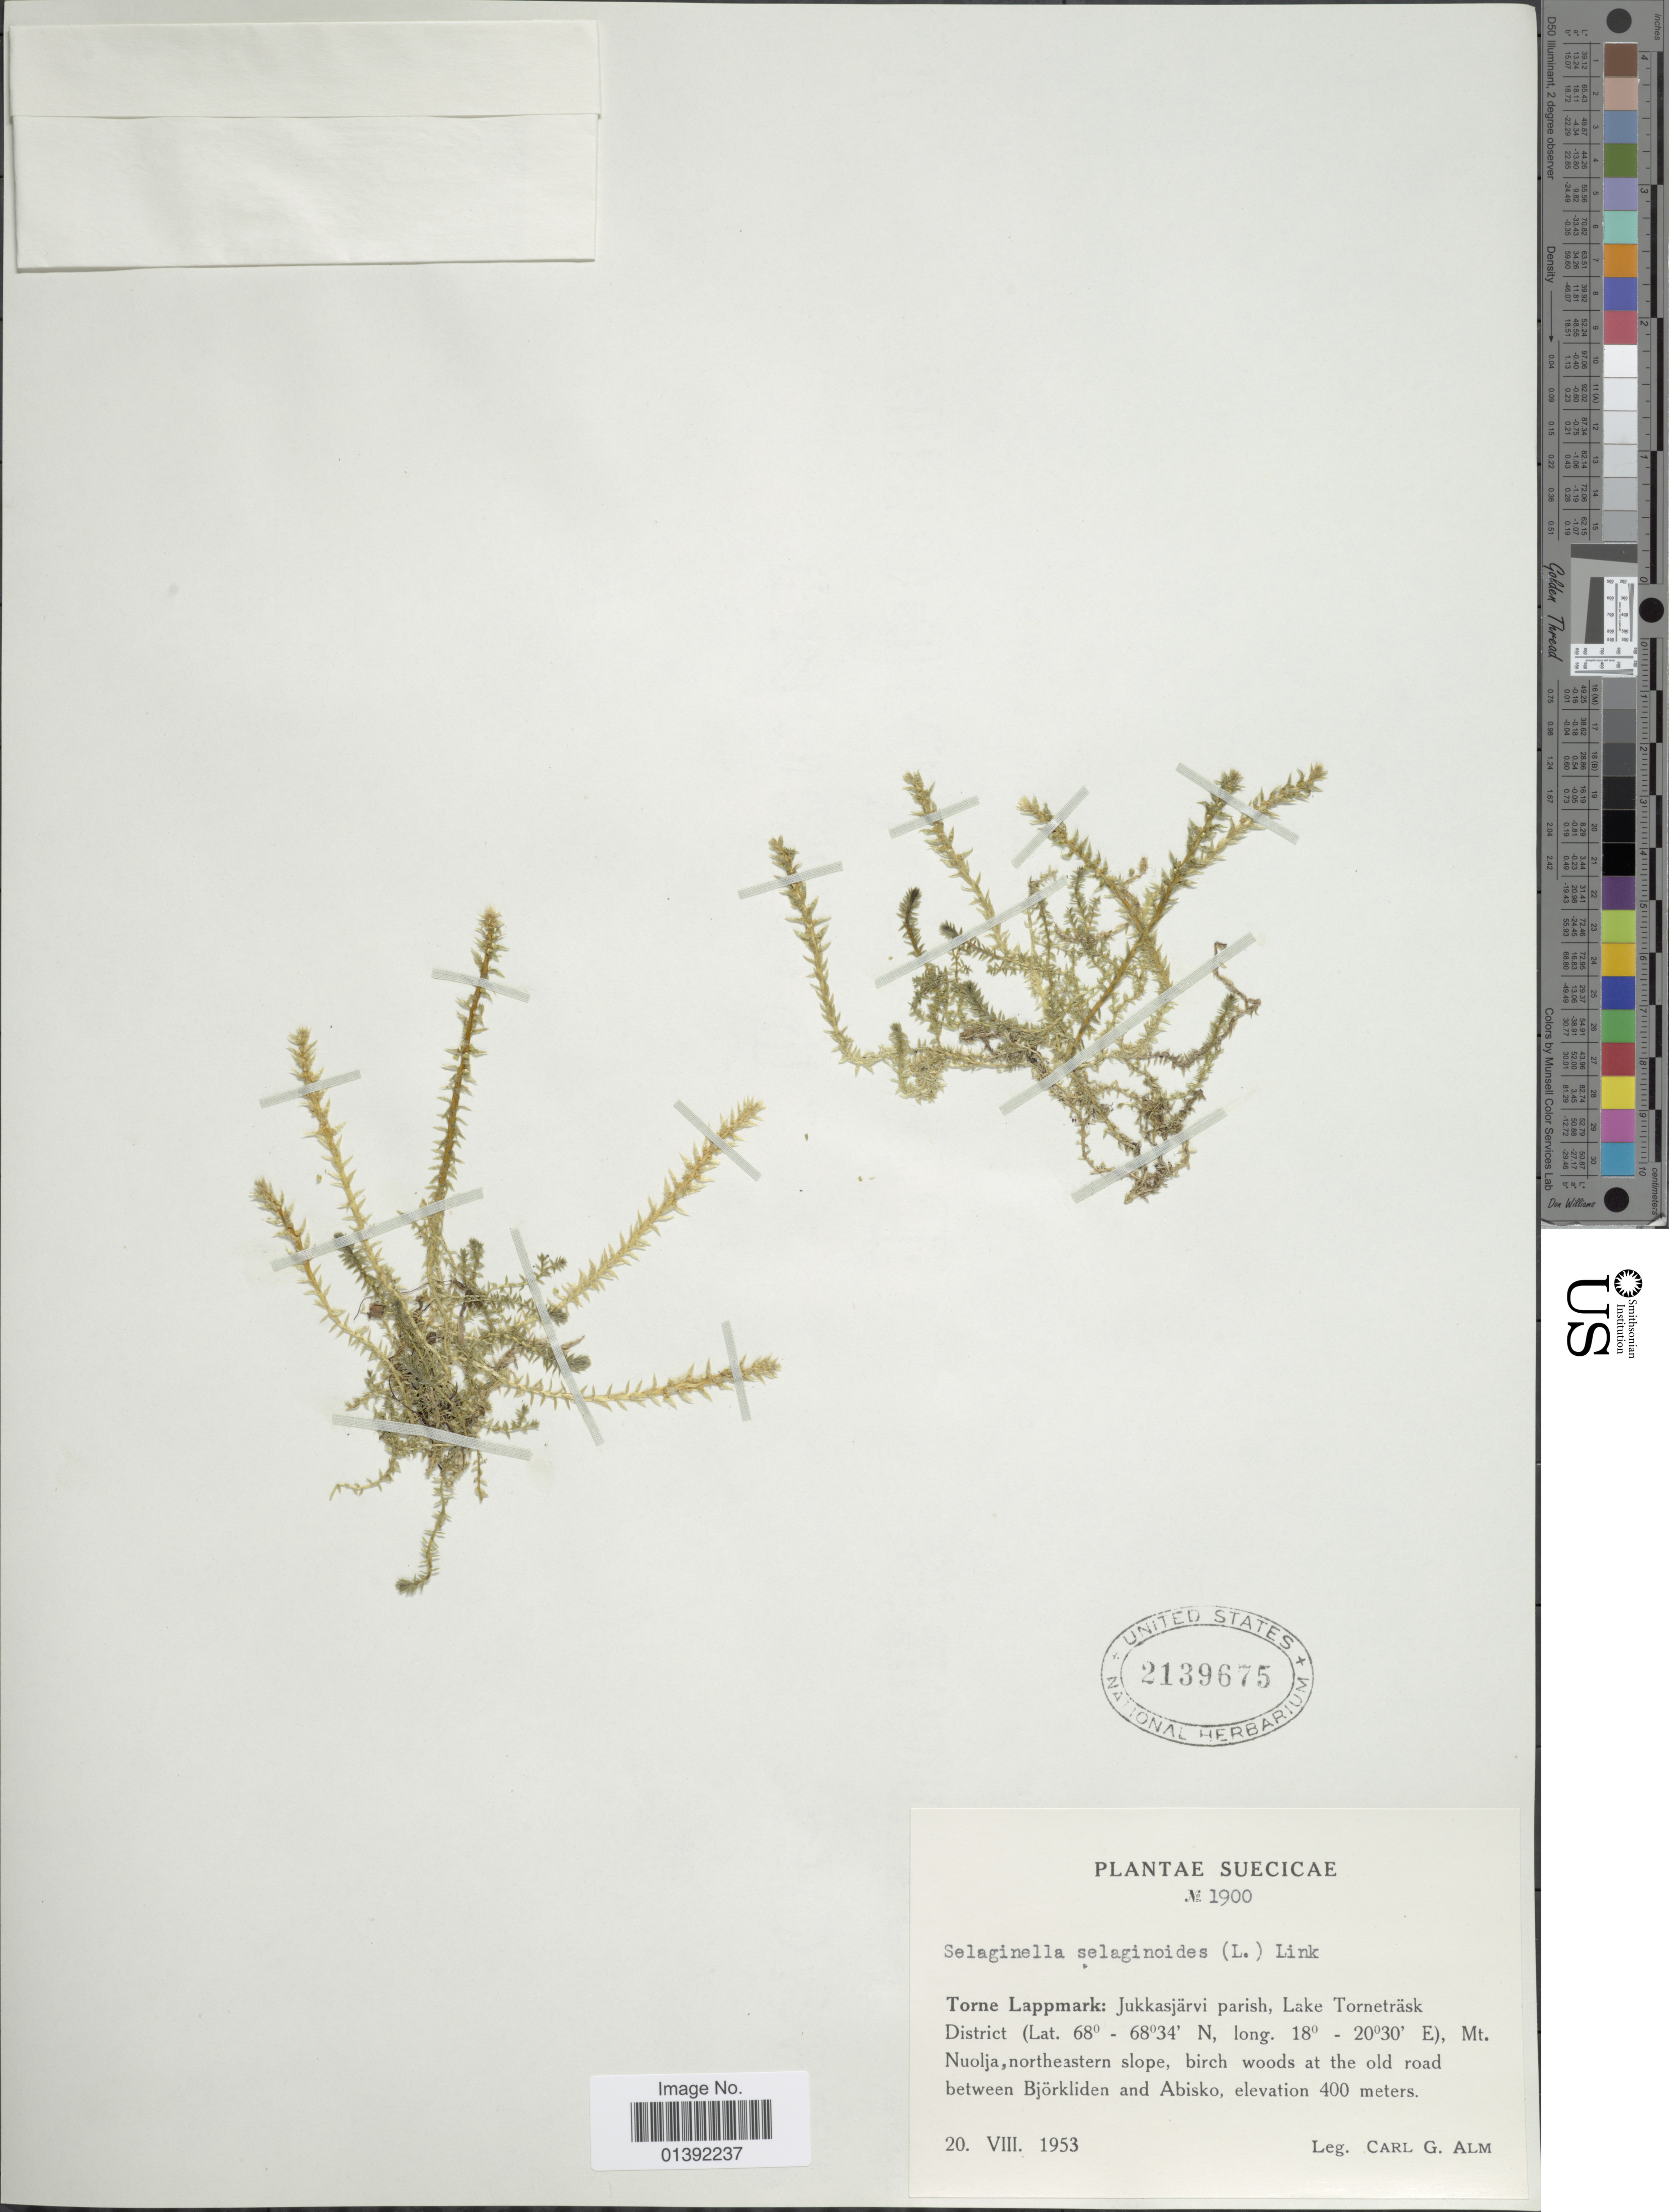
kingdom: Plantae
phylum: Tracheophyta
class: Lycopodiopsida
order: Selaginellales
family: Selaginellaceae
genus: Selaginella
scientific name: Selaginella selaginoides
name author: (L.) Link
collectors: C. G. Alm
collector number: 1900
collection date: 1953-08-20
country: Sweden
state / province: Norrbotten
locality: Torne Lappmark: Jukkasjärvi parish, Lake Tornesträsk District , Mt. Nuolja, northeastern slope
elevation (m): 400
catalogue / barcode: US 2139675